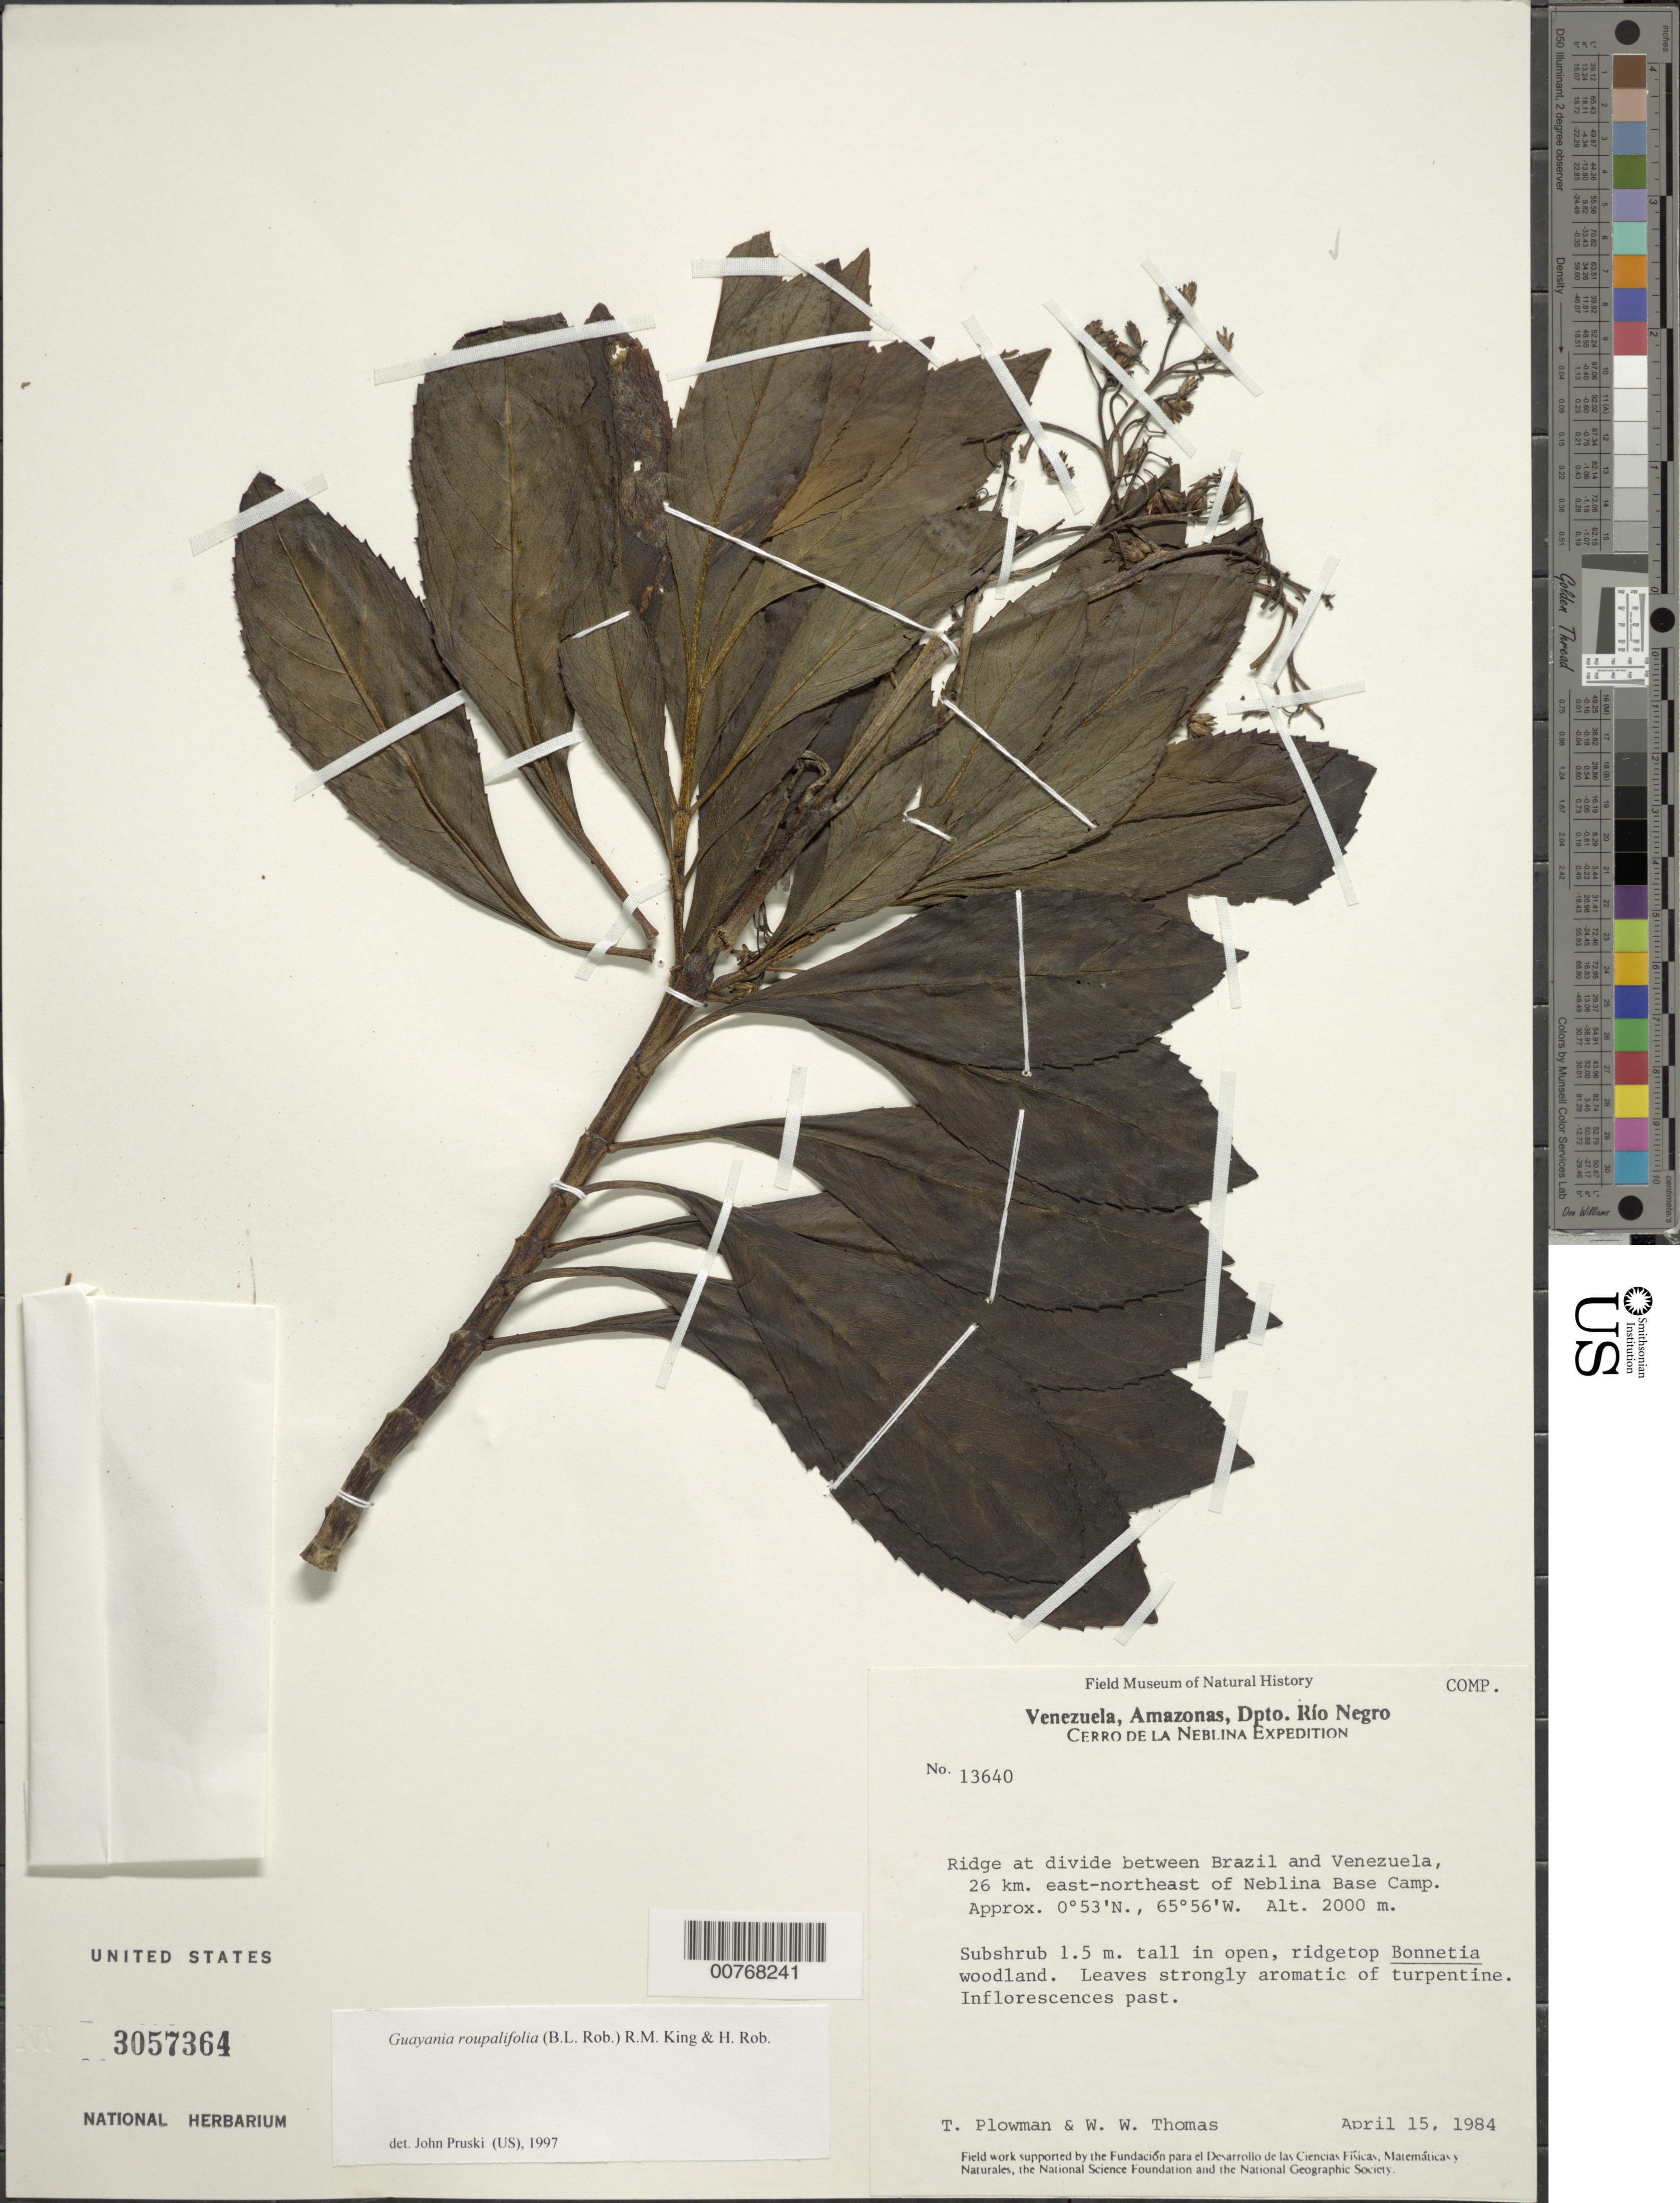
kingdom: Plantae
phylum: Tracheophyta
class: Magnoliopsida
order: Asterales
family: Asteraceae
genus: Guayania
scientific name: Guayania roupalifolia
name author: (B.L. Rob.) R.M. King & H. Rob.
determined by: Pruski, J. F.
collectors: T. Plowman & W. W. Thomas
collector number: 13640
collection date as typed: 15-Apr-84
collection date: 1984-04-15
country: Venezuela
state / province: Amazonas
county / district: Río Negro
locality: Cerro de La Neblina, ridge at divide between Brazil & Venezuela, 26 km ENE of Neblina base camp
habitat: Open ridgetop Bonnetia woodland.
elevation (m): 2000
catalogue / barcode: US 3057364